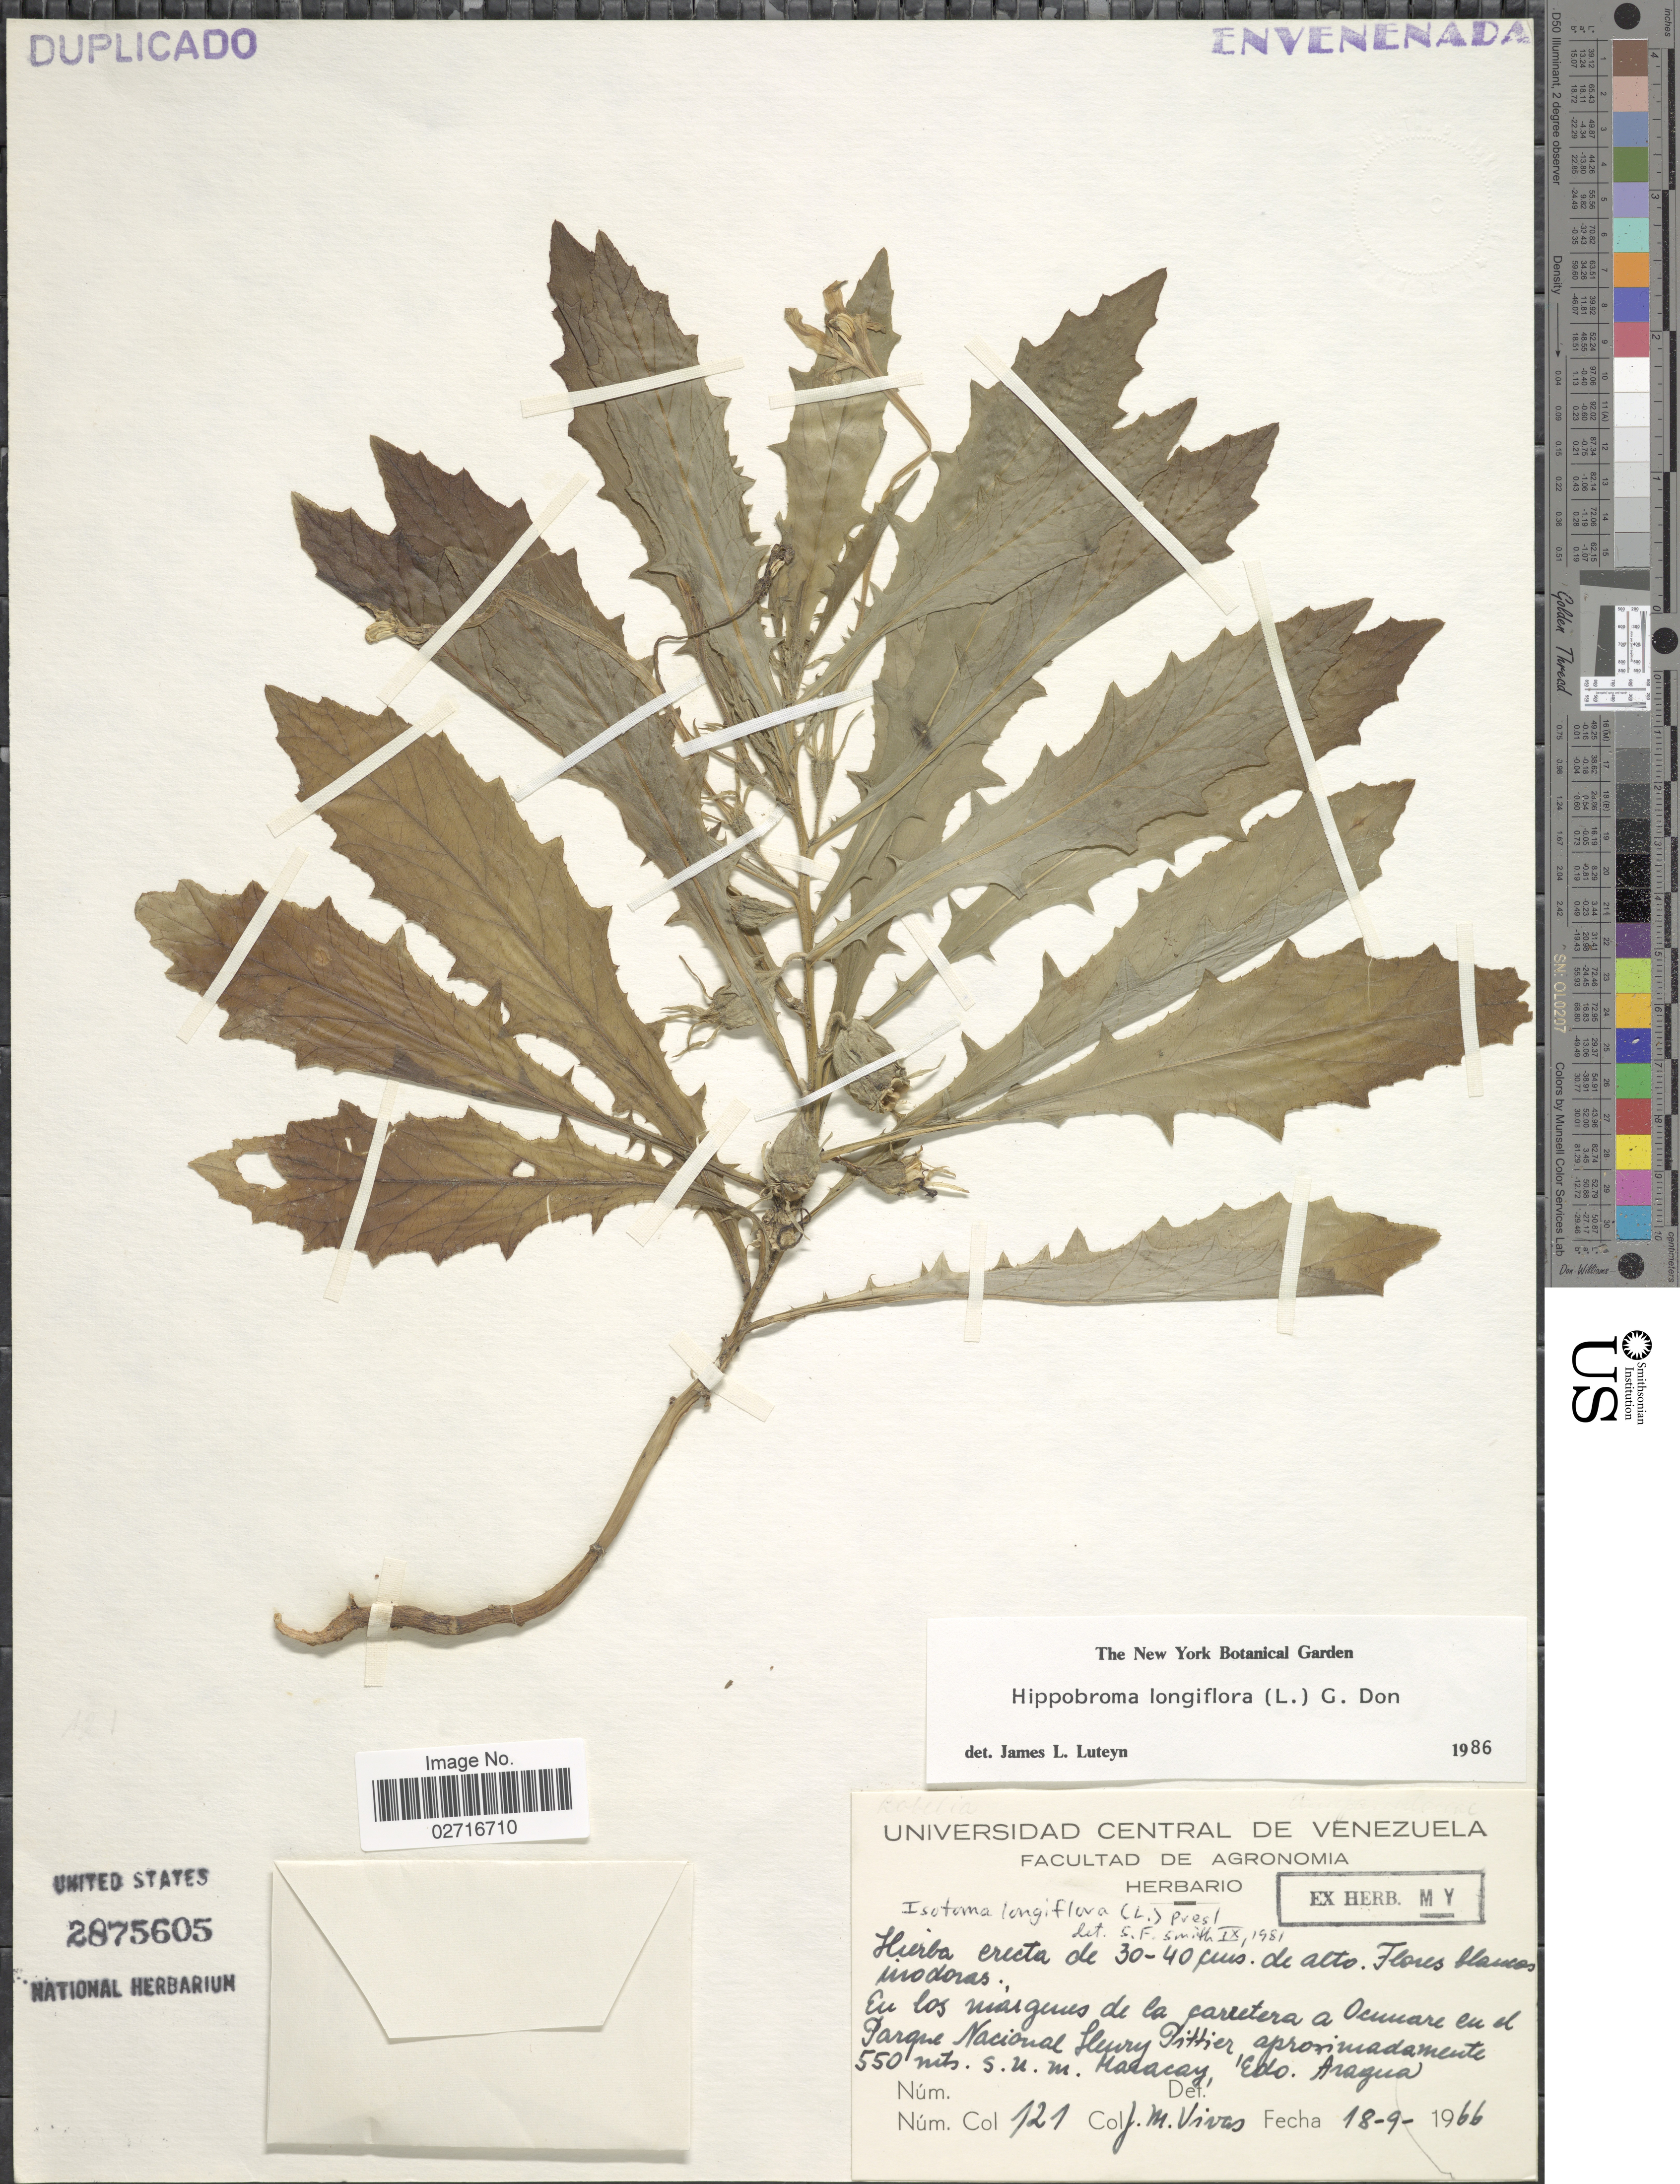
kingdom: Plantae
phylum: Tracheophyta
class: Magnoliopsida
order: Asterales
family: Campanulaceae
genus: Hippobroma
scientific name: Hippobroma longiflora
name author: (L.) G. Don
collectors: J. Vivas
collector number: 121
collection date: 1966-09-18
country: Venezuela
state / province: Aragua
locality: En los margines de la carretera a Ocunare en el Parque Nacional Henry Pittier, Maracay.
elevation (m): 550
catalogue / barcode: US 2875605